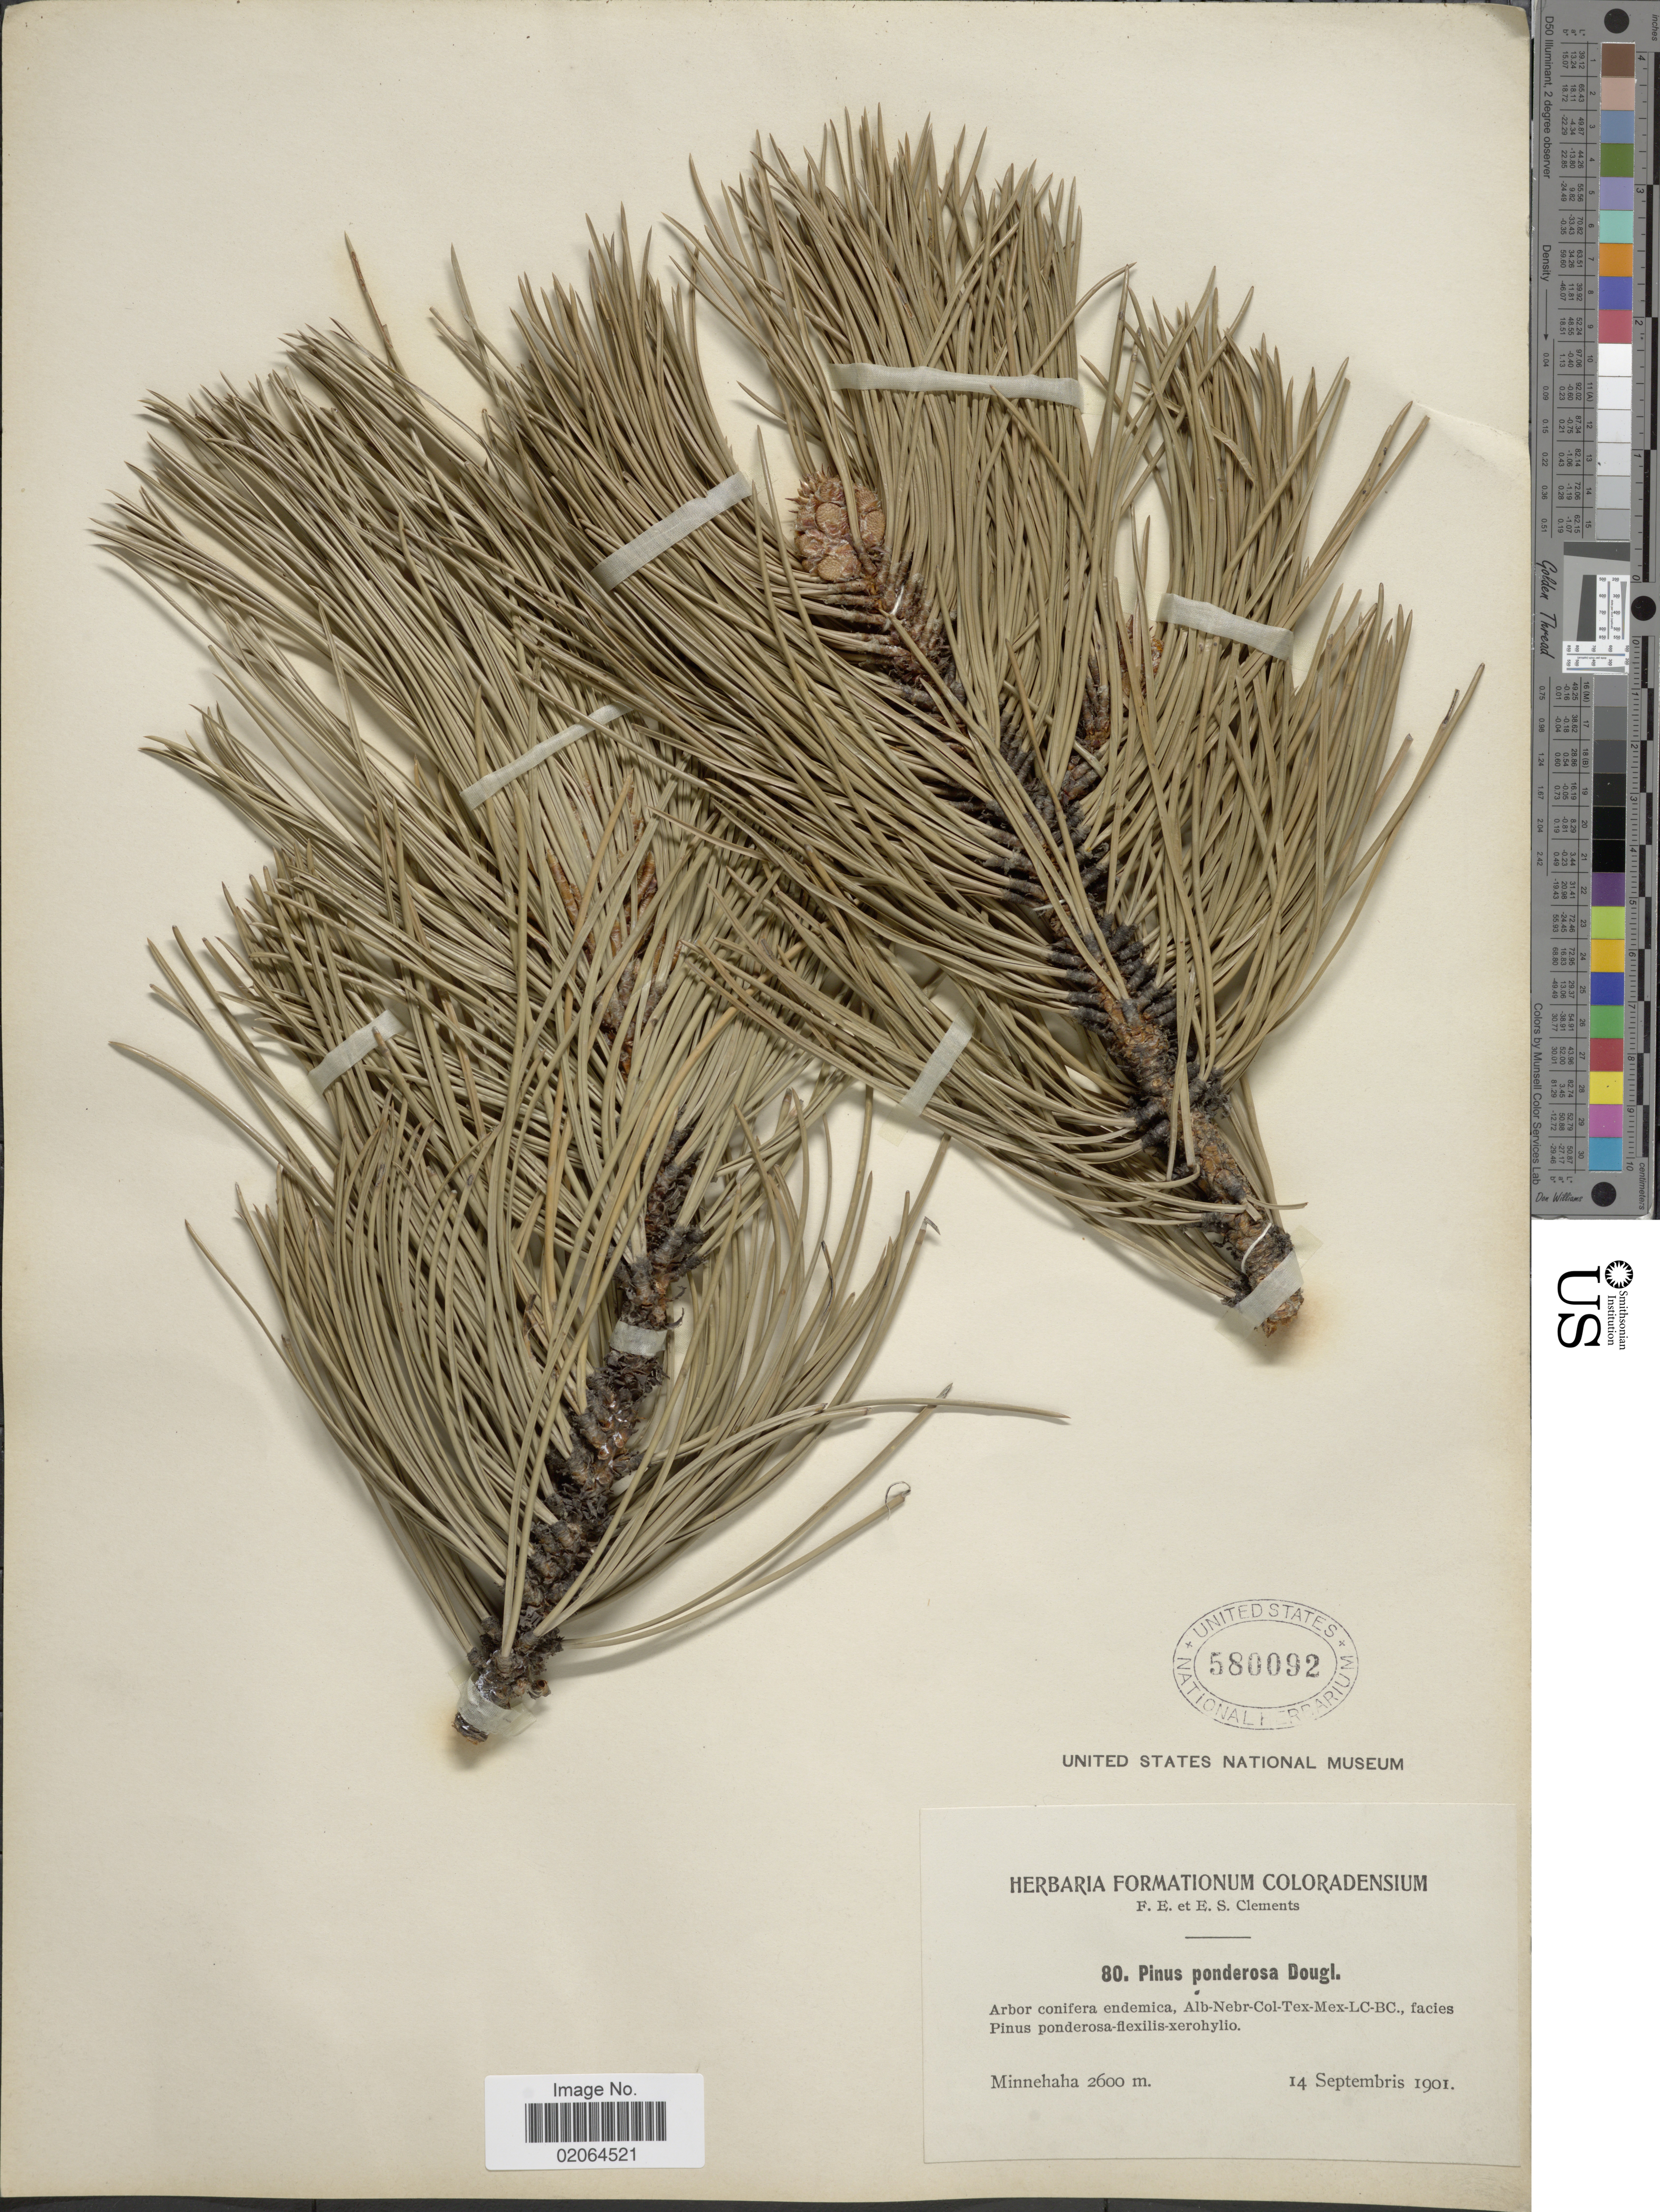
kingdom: Plantae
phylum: Tracheophyta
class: Pinopsida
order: Pinales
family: Pinaceae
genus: Pinus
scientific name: Pinus ponderosa var. scopulorum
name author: Engelm.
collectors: F. E. Clements & E. S. Clements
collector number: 80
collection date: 2001-09-14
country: United States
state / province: Colorado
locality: Alb-Nebr-Col-Tex-Mex-LC-BC. Minnehaha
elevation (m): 2600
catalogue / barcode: US 58009